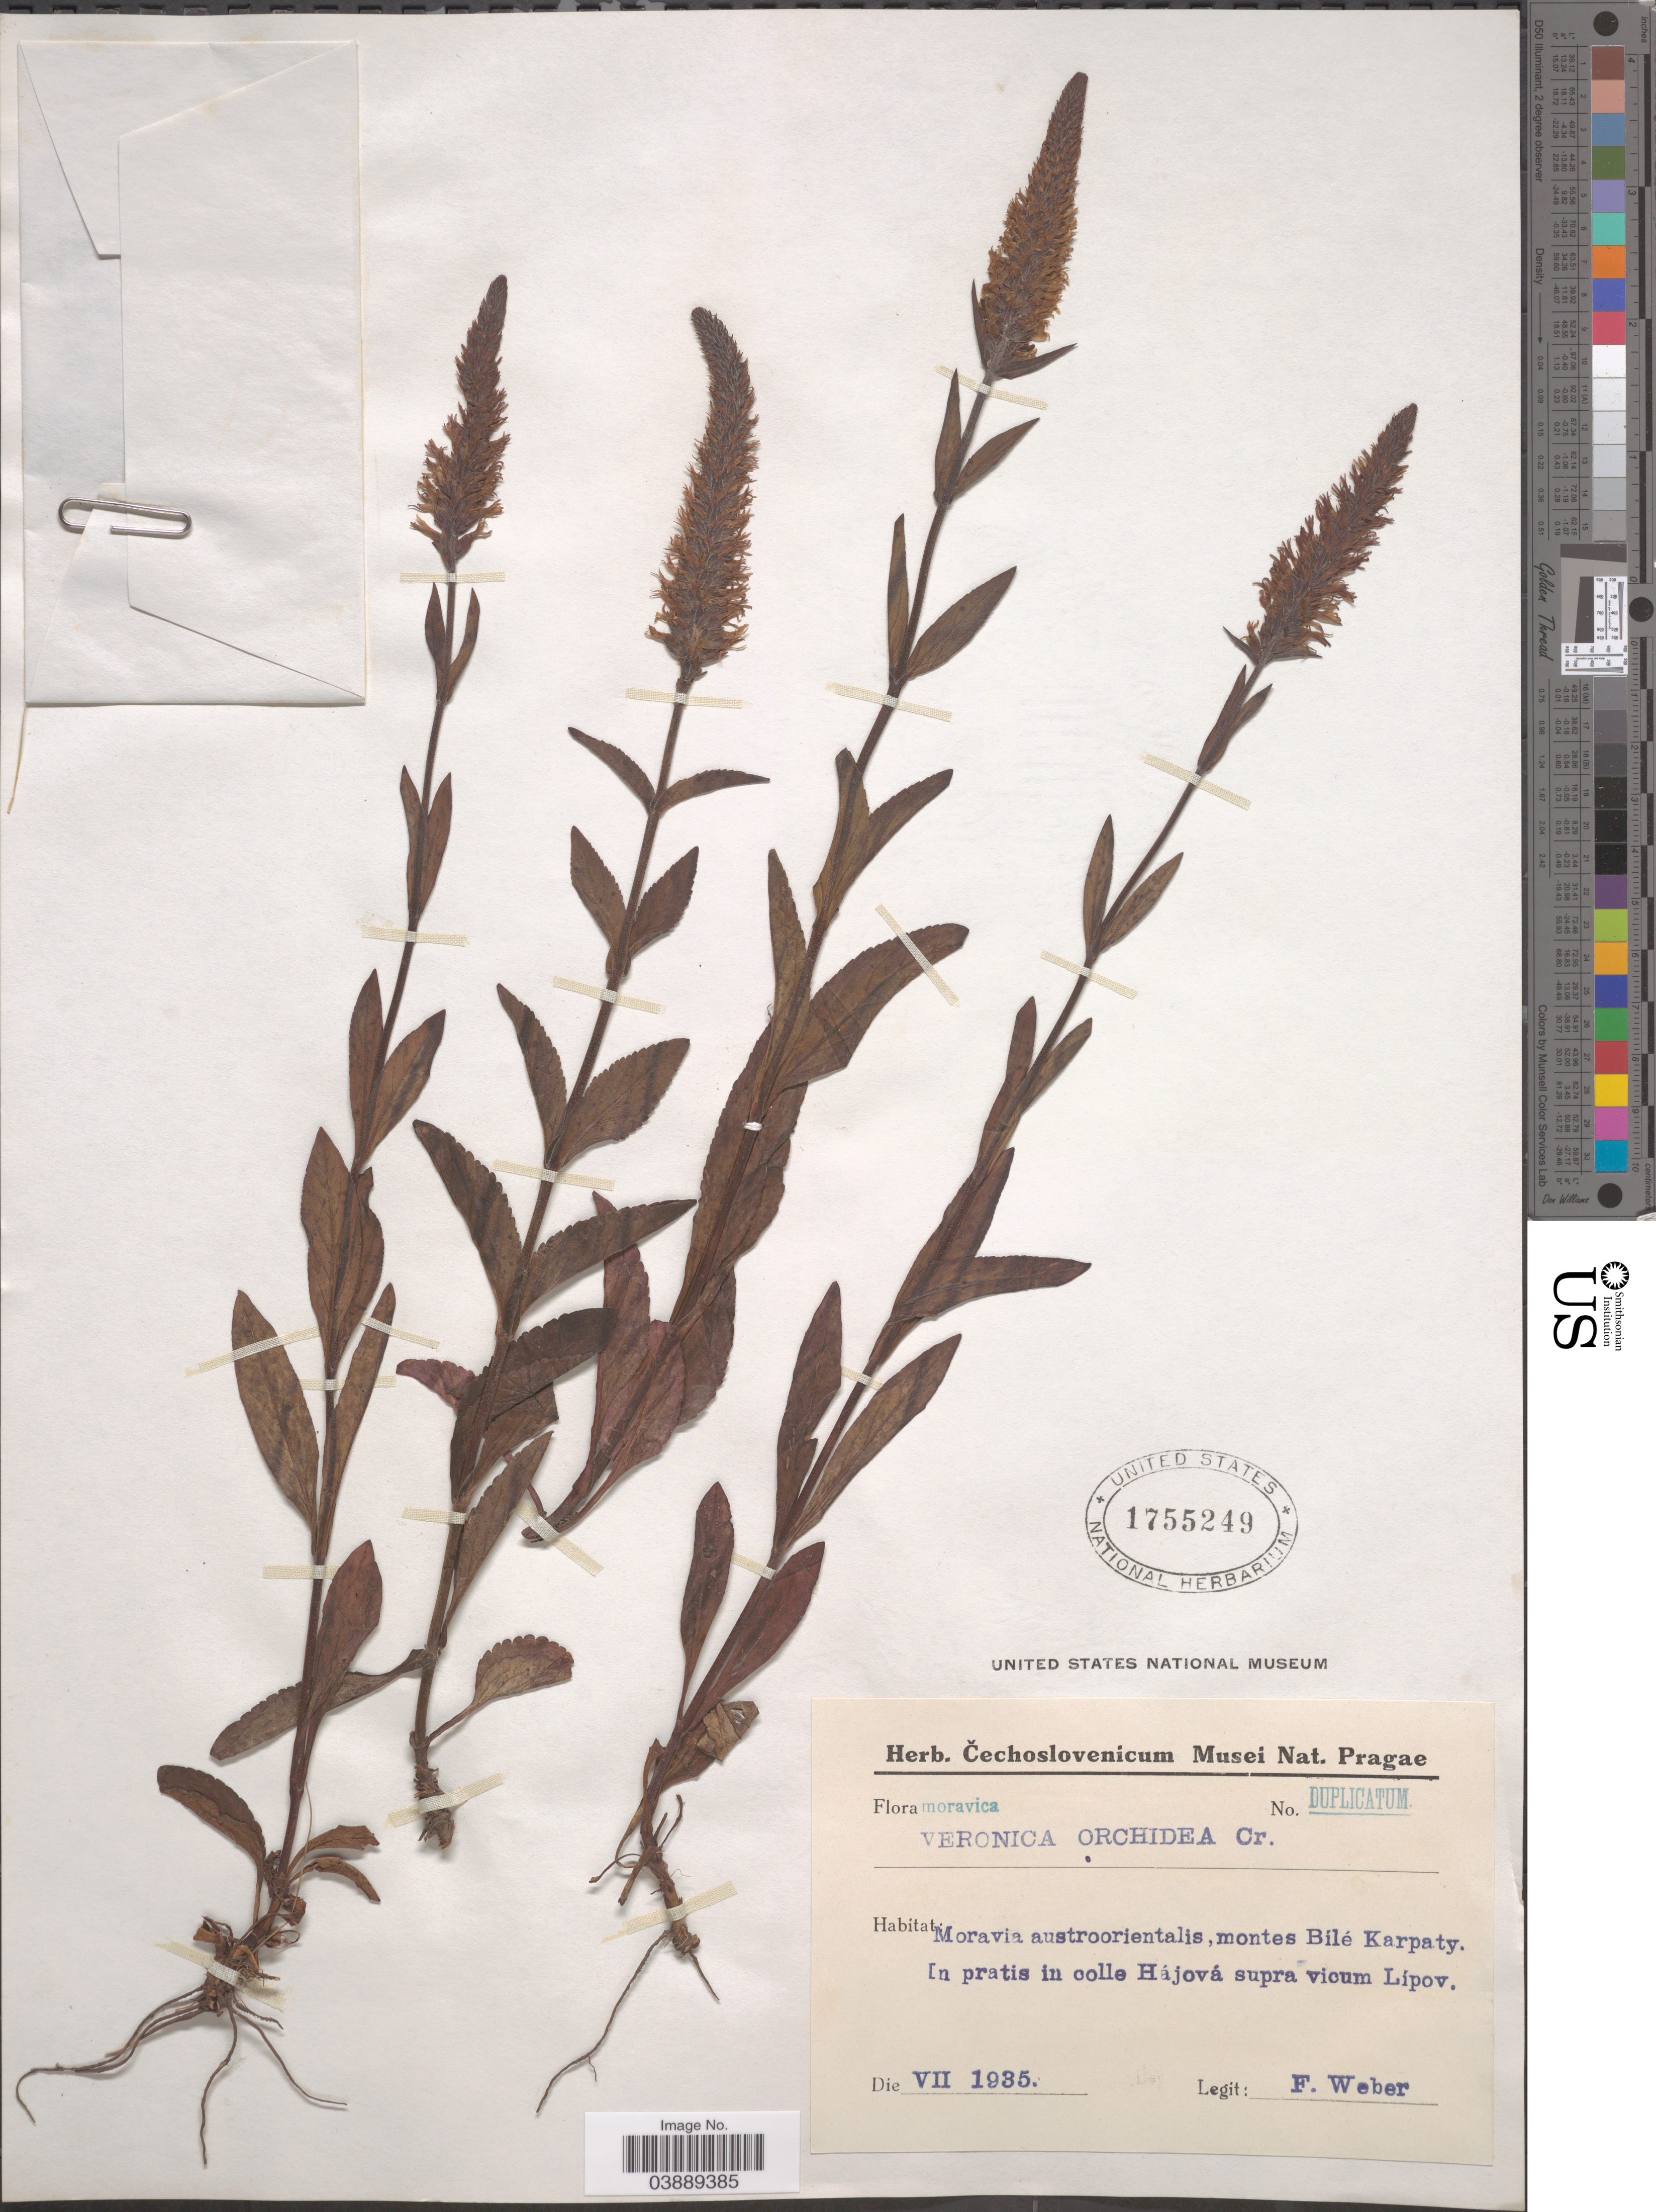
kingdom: Plantae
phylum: Tracheophyta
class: Magnoliopsida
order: Lamiales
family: Plantaginaceae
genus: Veronica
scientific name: Veronica orchidea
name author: Crantz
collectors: F. Weber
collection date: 1935-07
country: Czechia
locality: Moravia austroorientalis, montes Bílé Karpaty. In pratis in colle Hájová supra vicum Lípov.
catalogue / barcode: US 1755249